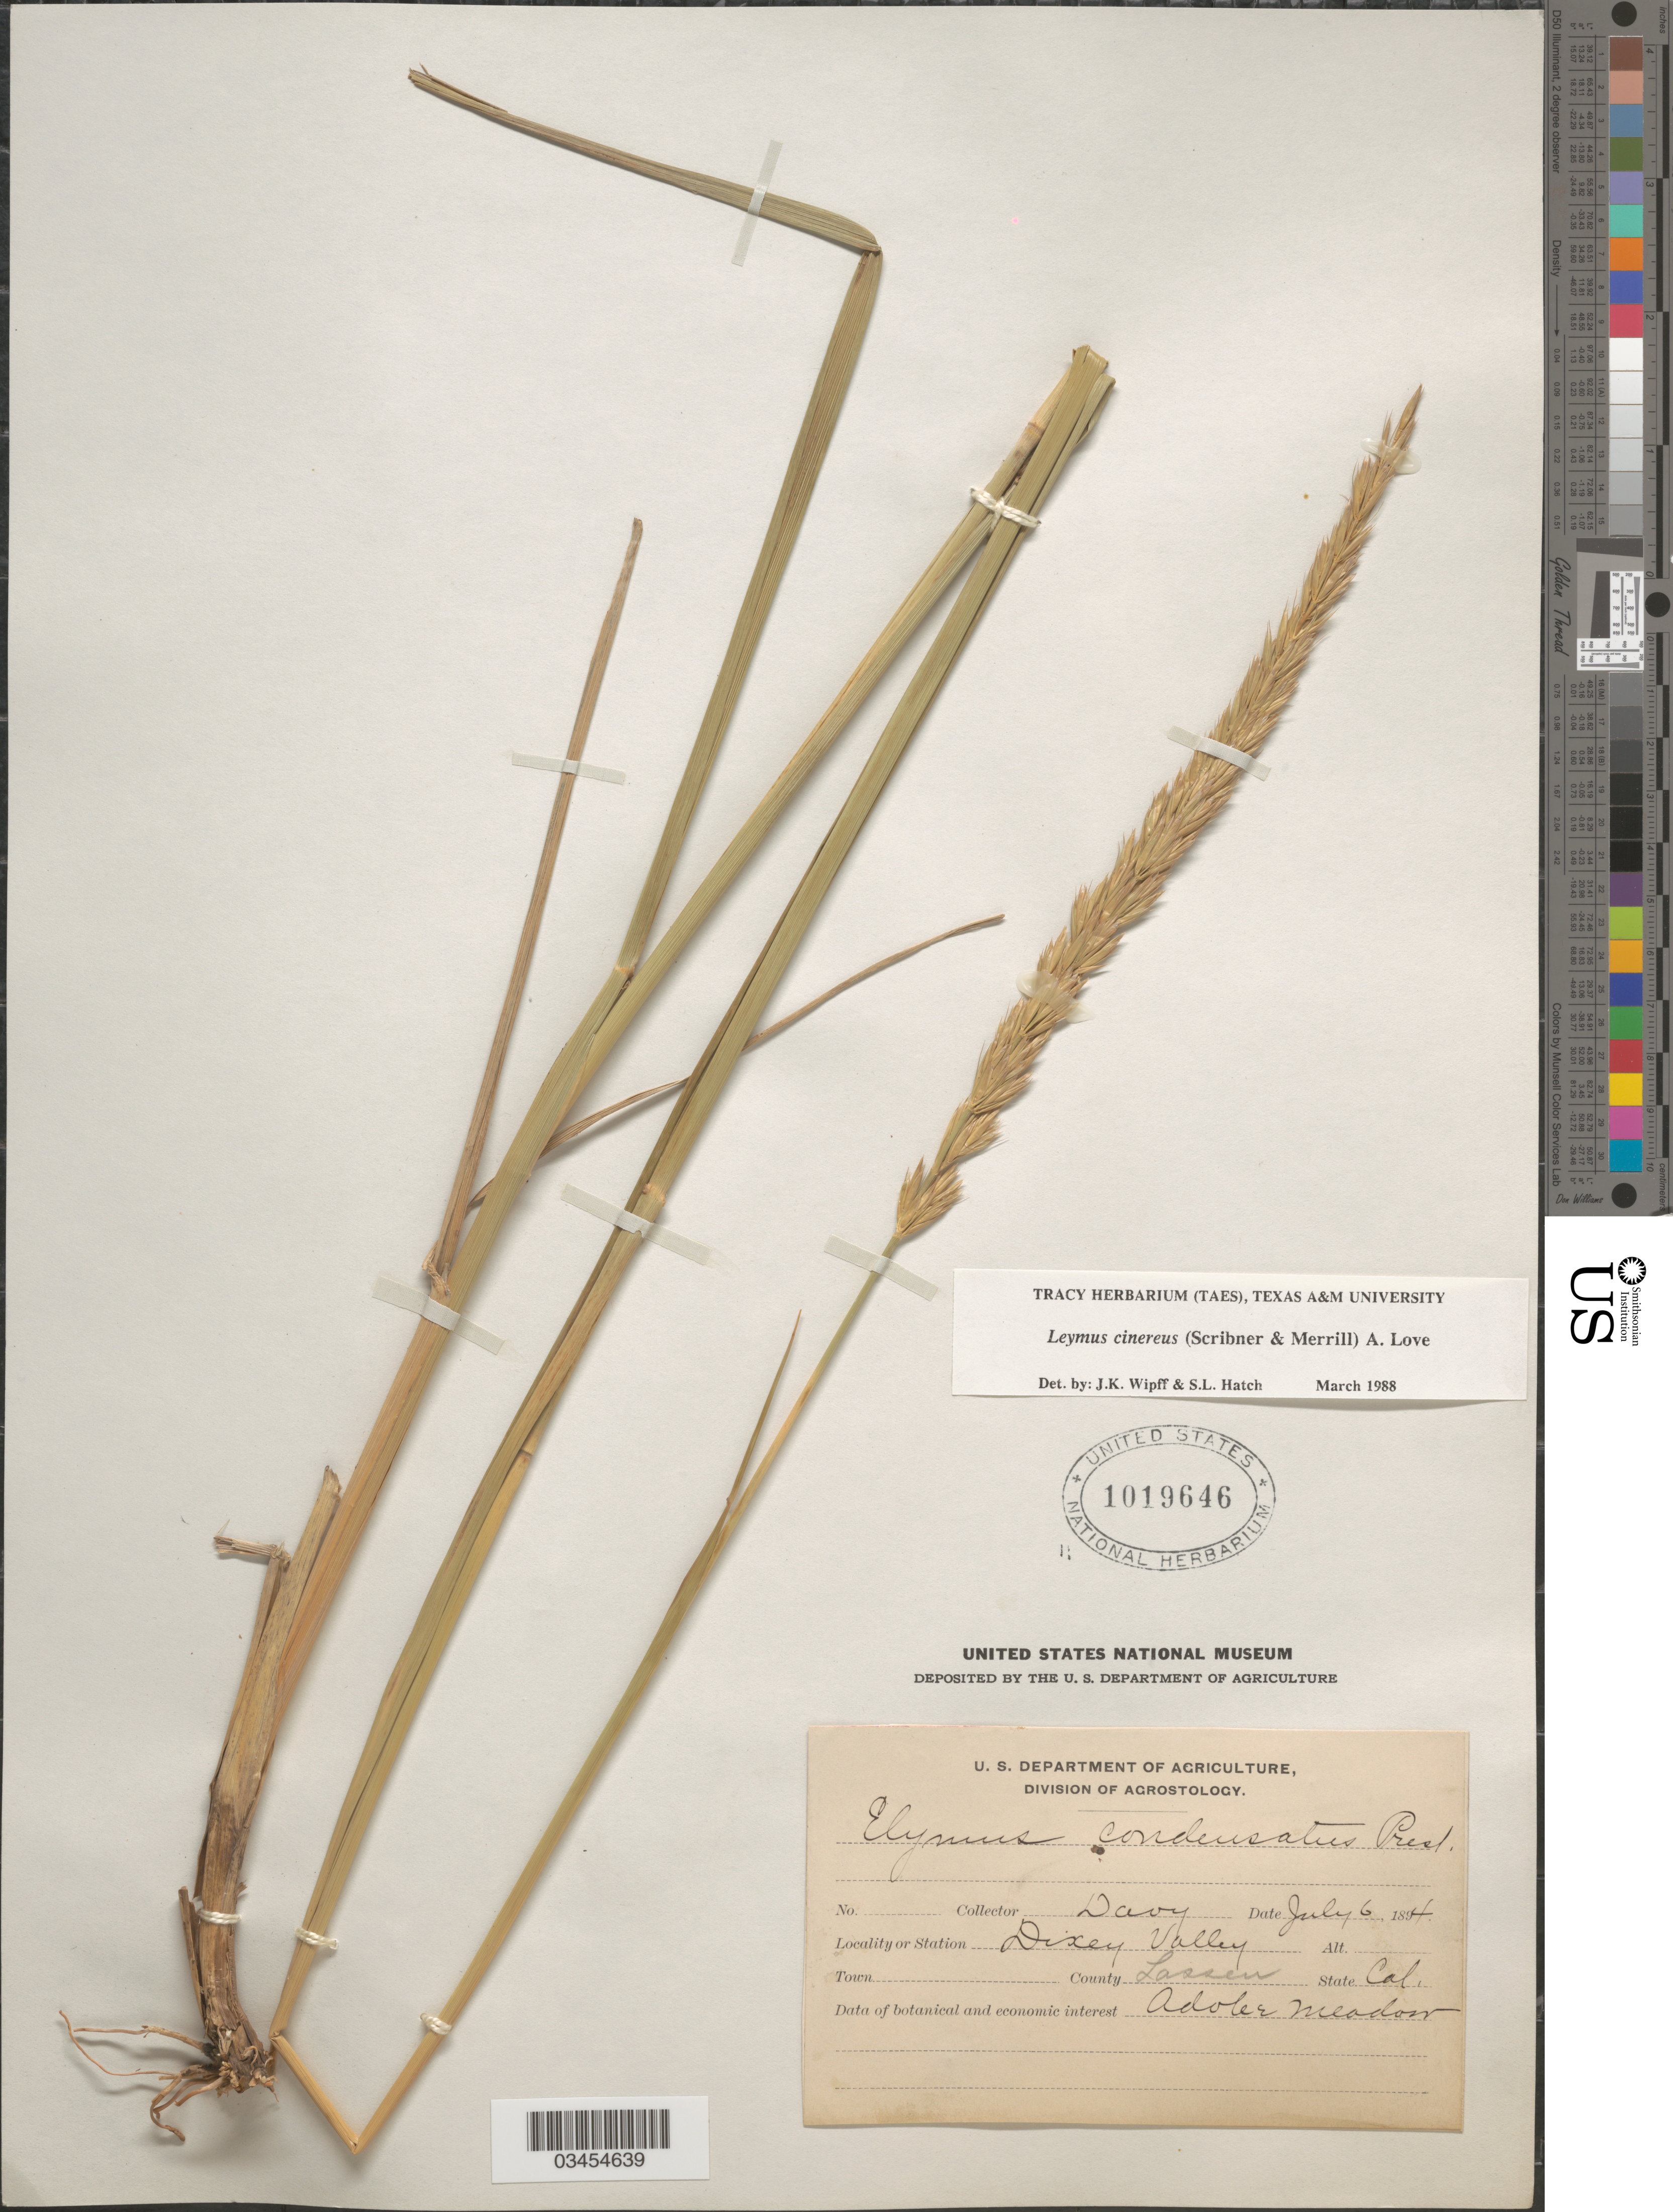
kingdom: Plantae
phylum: Tracheophyta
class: Liliopsida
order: Poales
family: Poaceae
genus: Leymus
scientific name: Leymus cinereus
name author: (Scribn. & Merr.) Á. Löve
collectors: Davy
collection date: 1894-07-06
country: United States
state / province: California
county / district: Lassen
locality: Dixey Valley. County Lassen.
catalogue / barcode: US 1019646